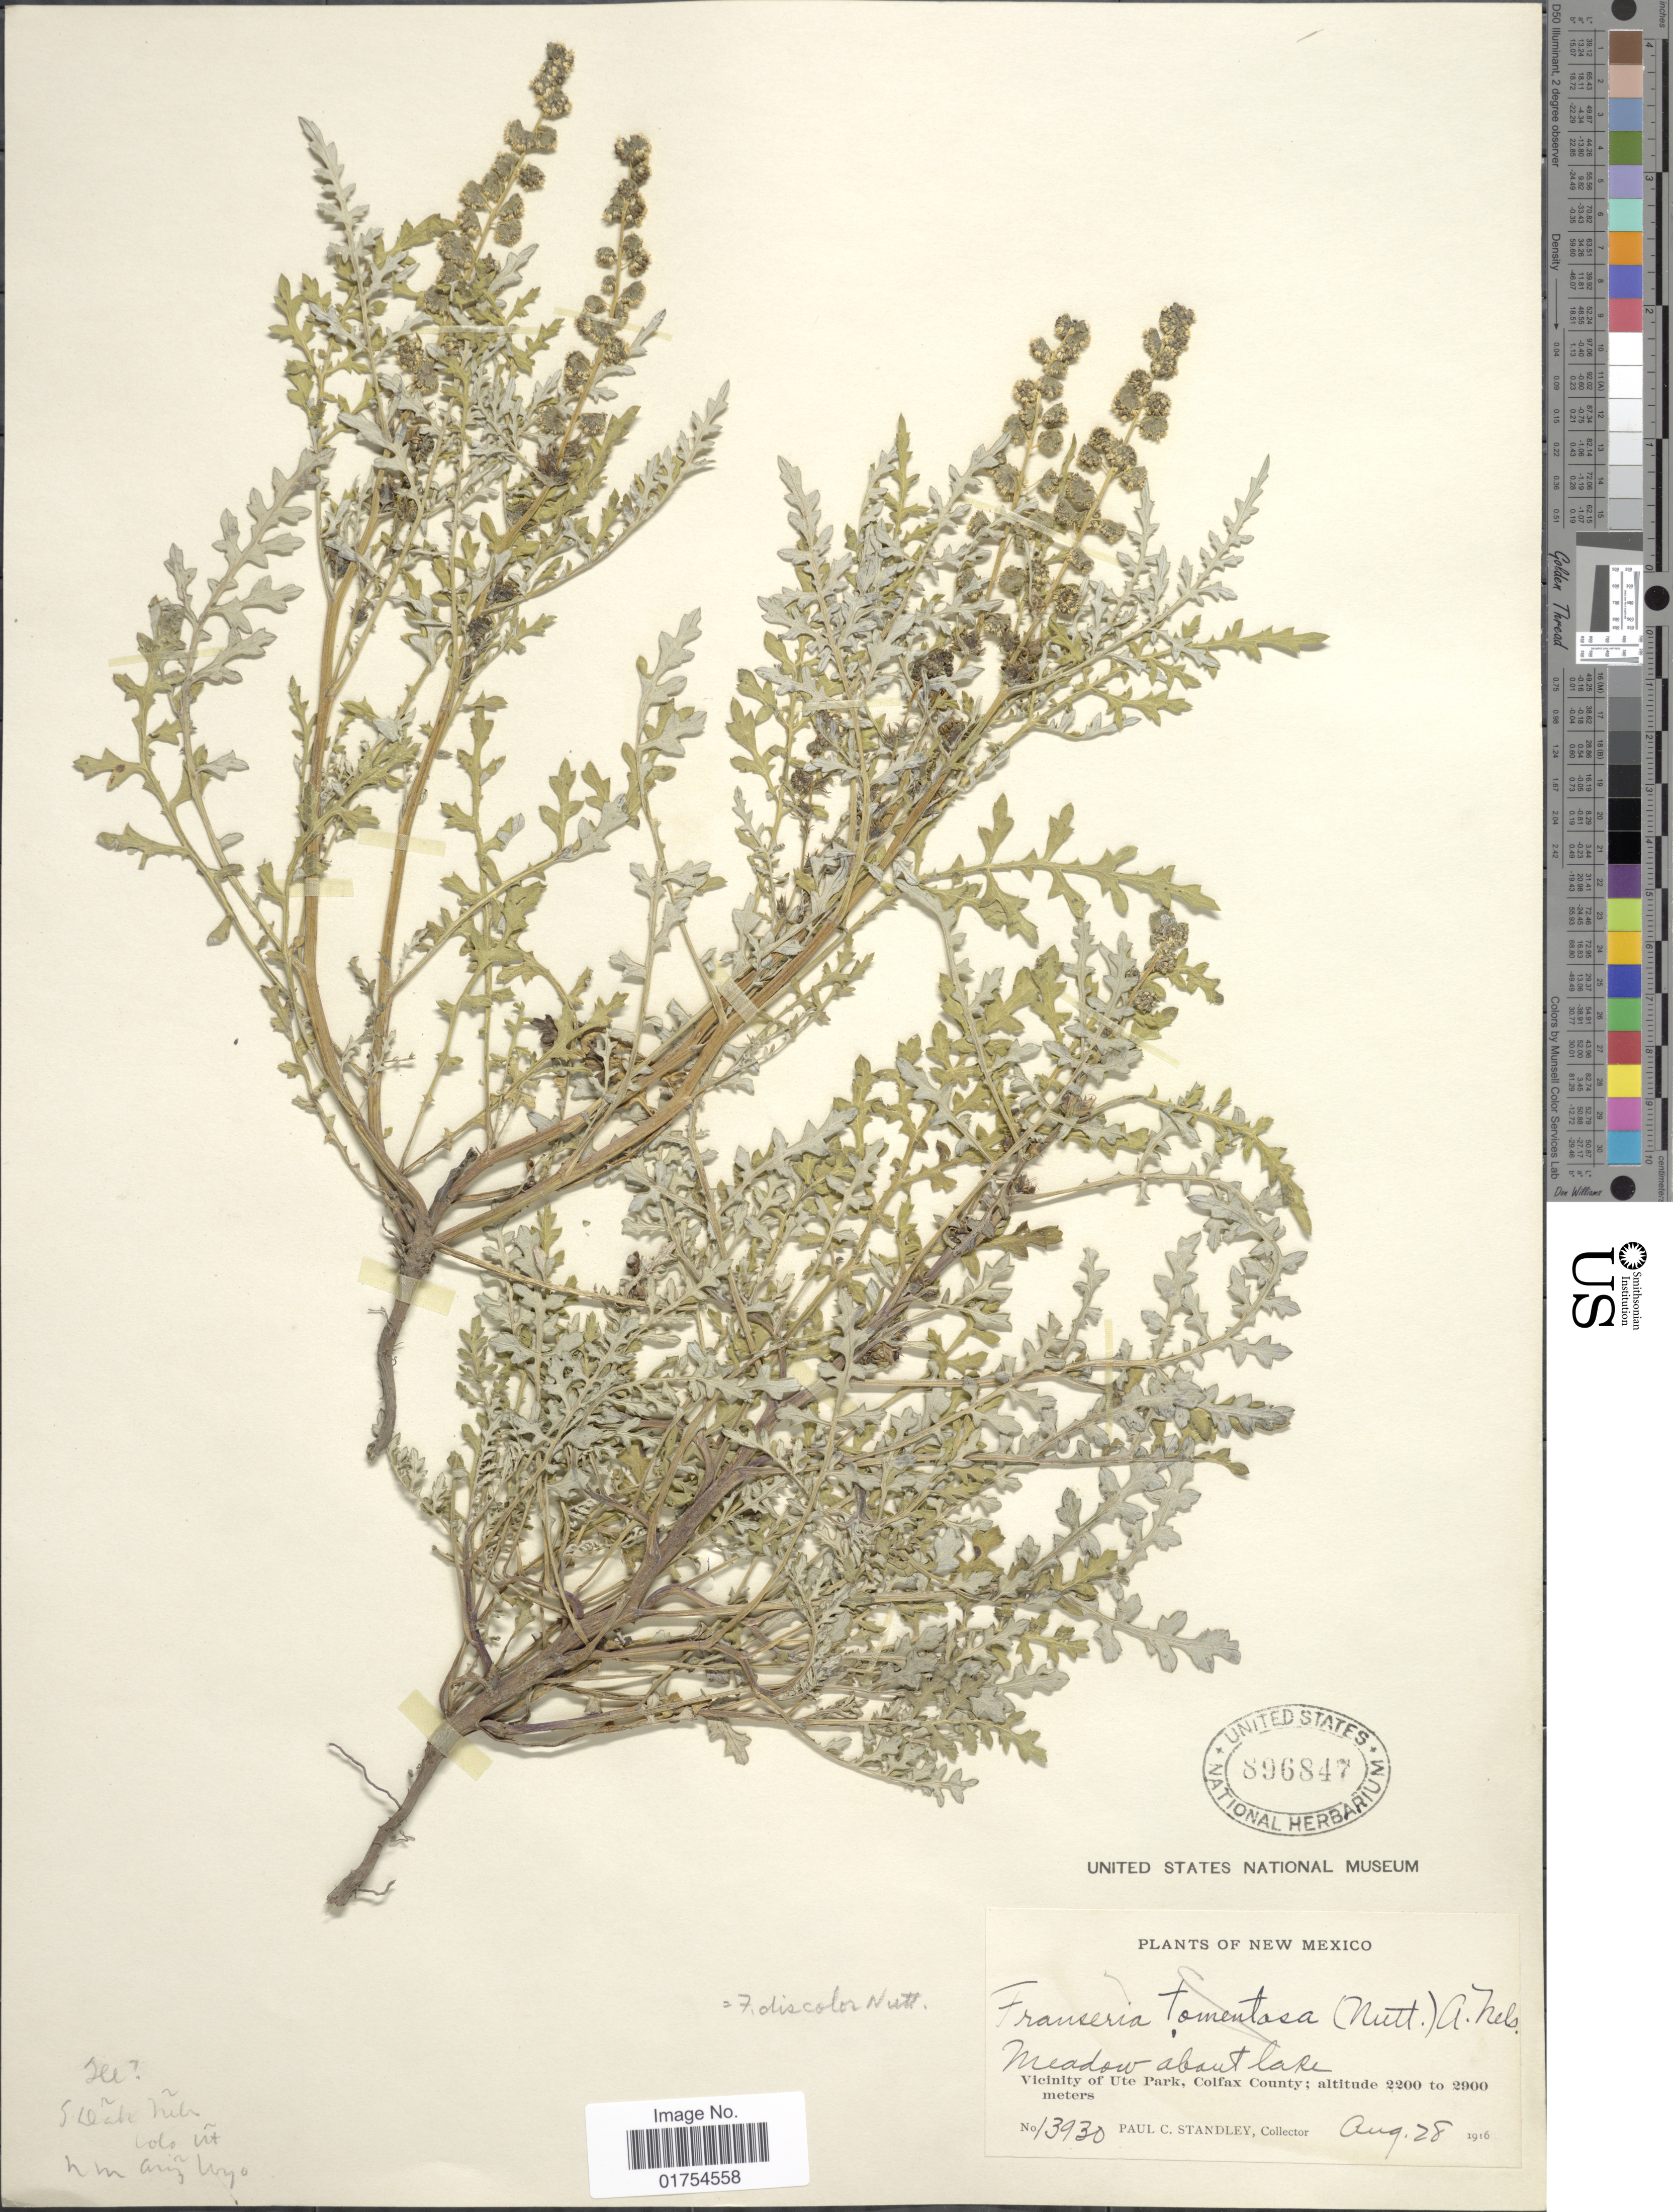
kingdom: Plantae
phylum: Tracheophyta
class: Magnoliopsida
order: Asterales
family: Asteraceae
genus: Franseria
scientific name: Franseria discolor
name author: Nutt.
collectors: P. C. Standley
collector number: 13930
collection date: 1916-08-28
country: United States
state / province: New Mexico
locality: Meadow about lake, vicinity of Ute Park, Colfax County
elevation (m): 2200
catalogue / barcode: US 896847